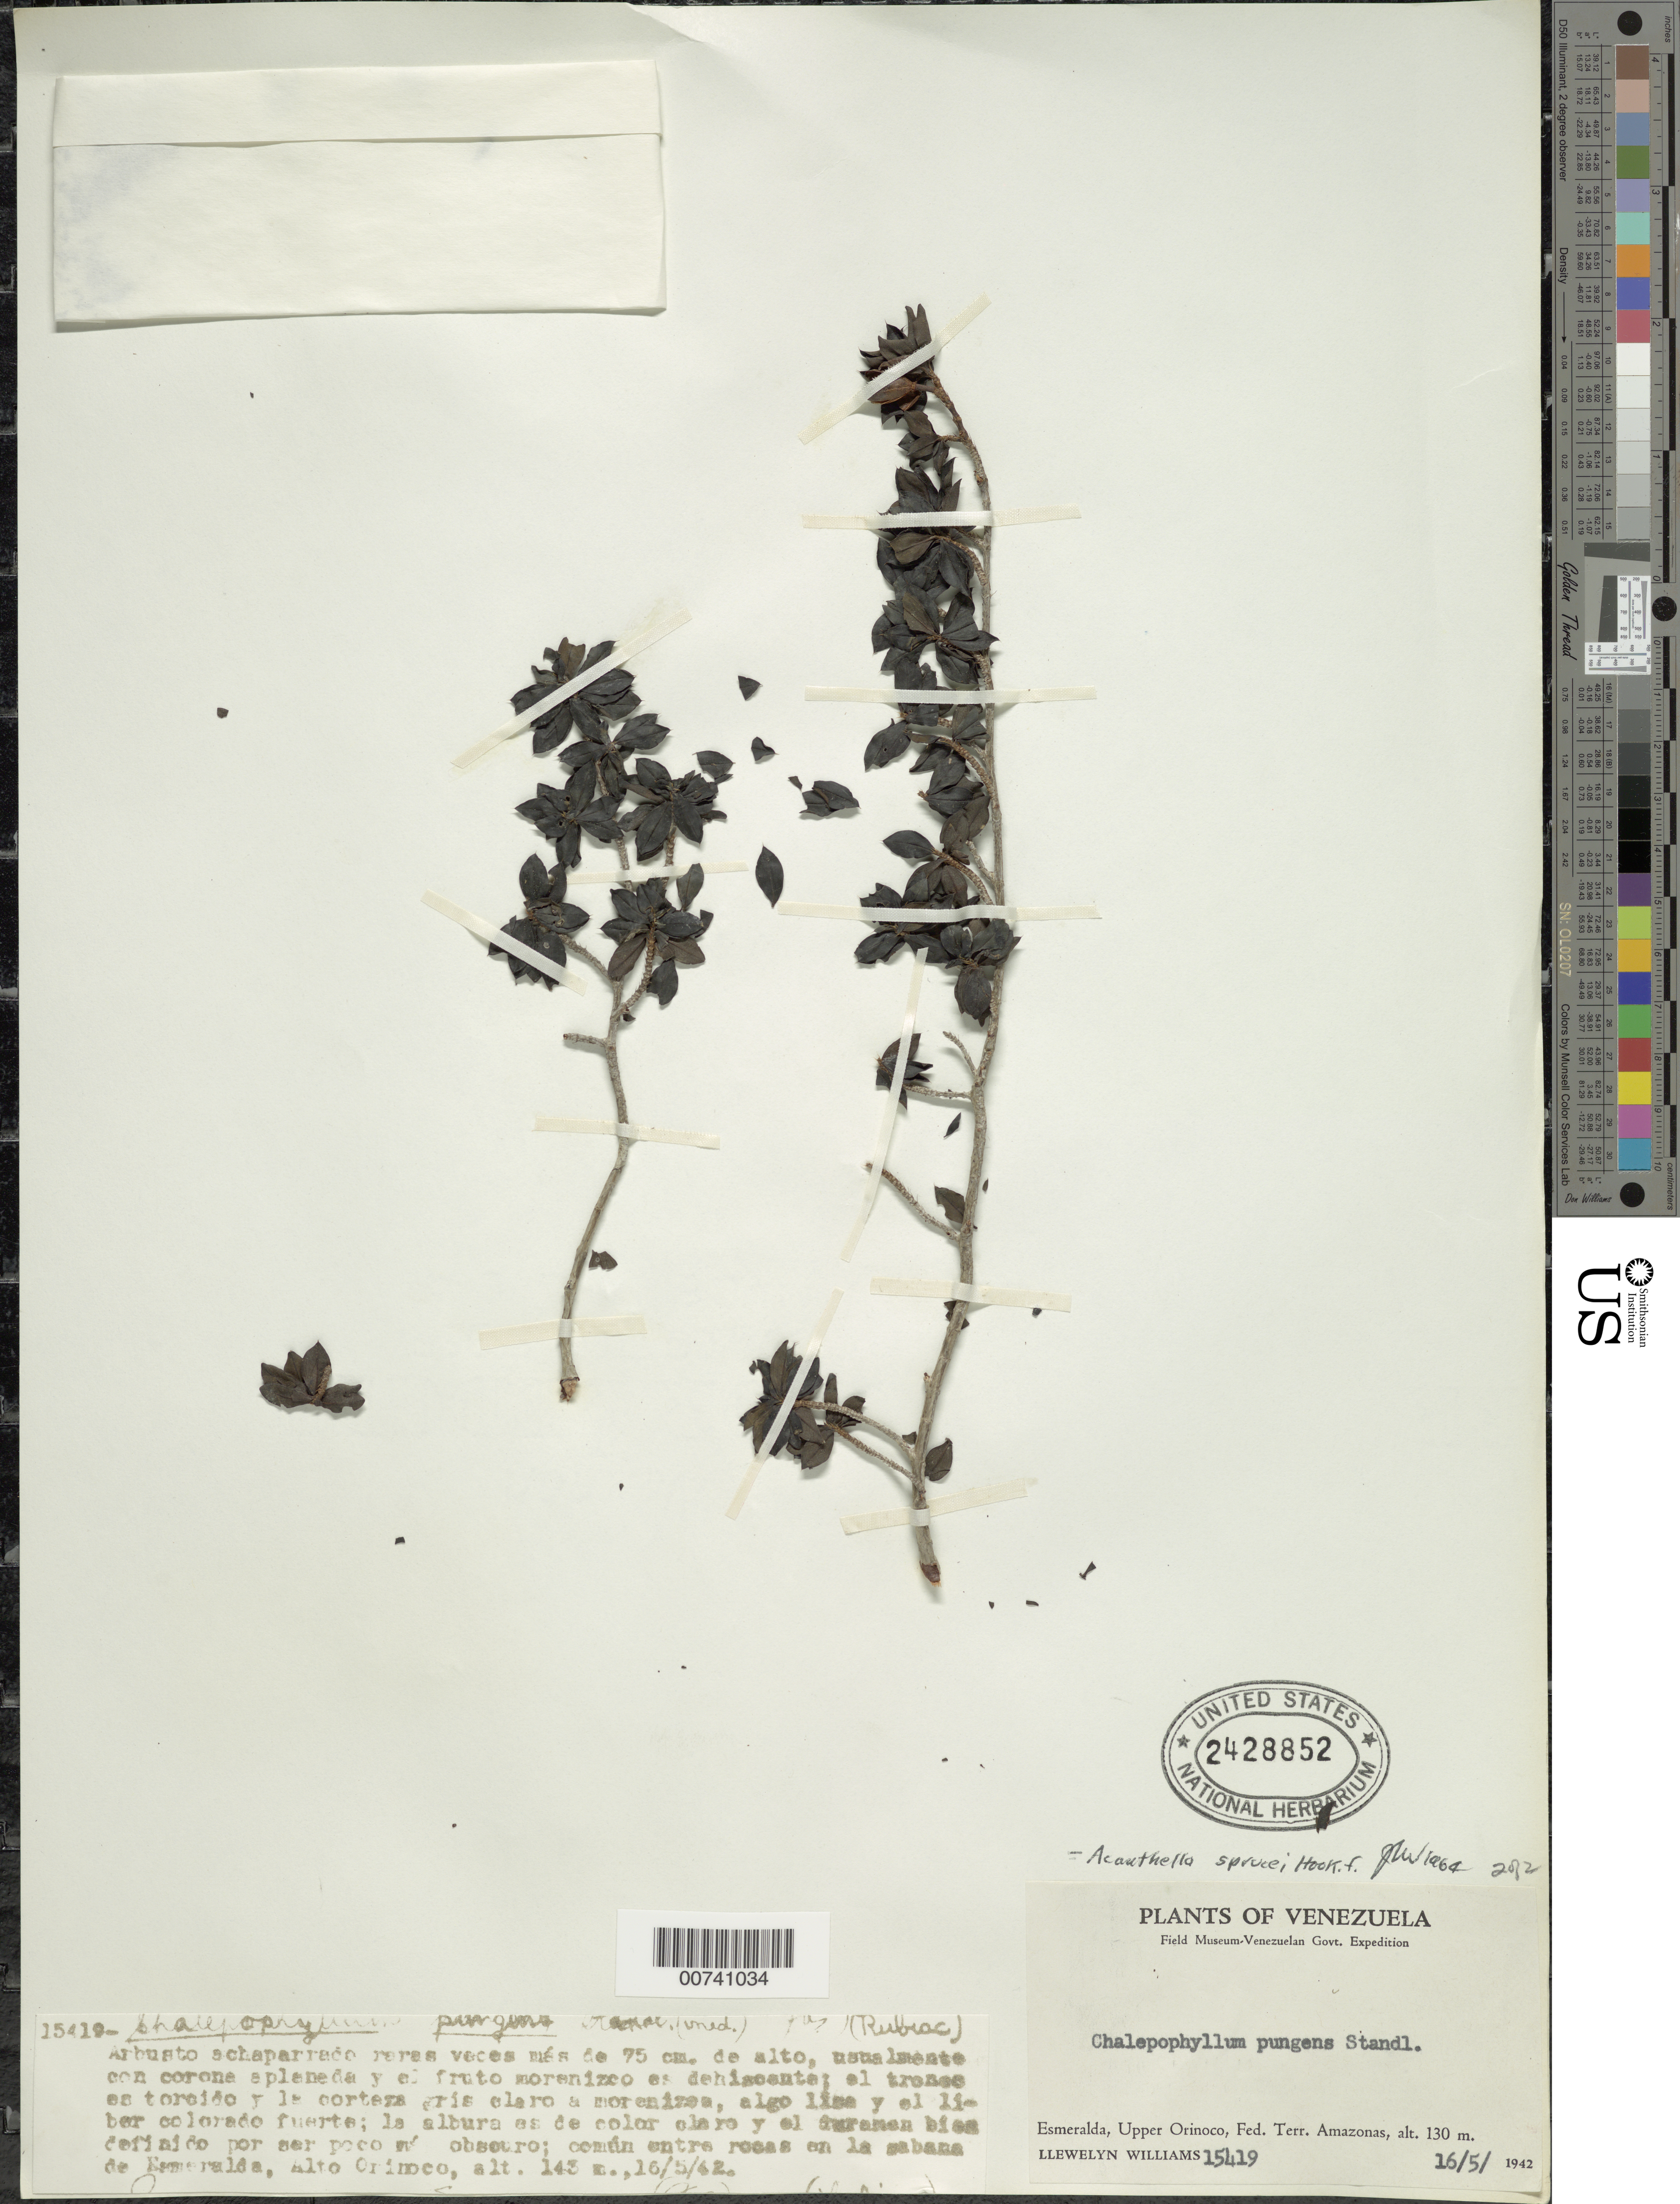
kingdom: Plantae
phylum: Tracheophyta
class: Magnoliopsida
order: Myrtales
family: Melastomataceae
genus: Acanthella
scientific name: Acanthella sprucei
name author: Benth. & Hook. f.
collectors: Ll. Williams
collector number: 15419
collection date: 1942-05-16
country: Venezuela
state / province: Amazonas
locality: Esmeralda, Upper Orinoco, Fed. Terr. Amazonas, Alto. Orinoco.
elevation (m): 130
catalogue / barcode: US 2428852